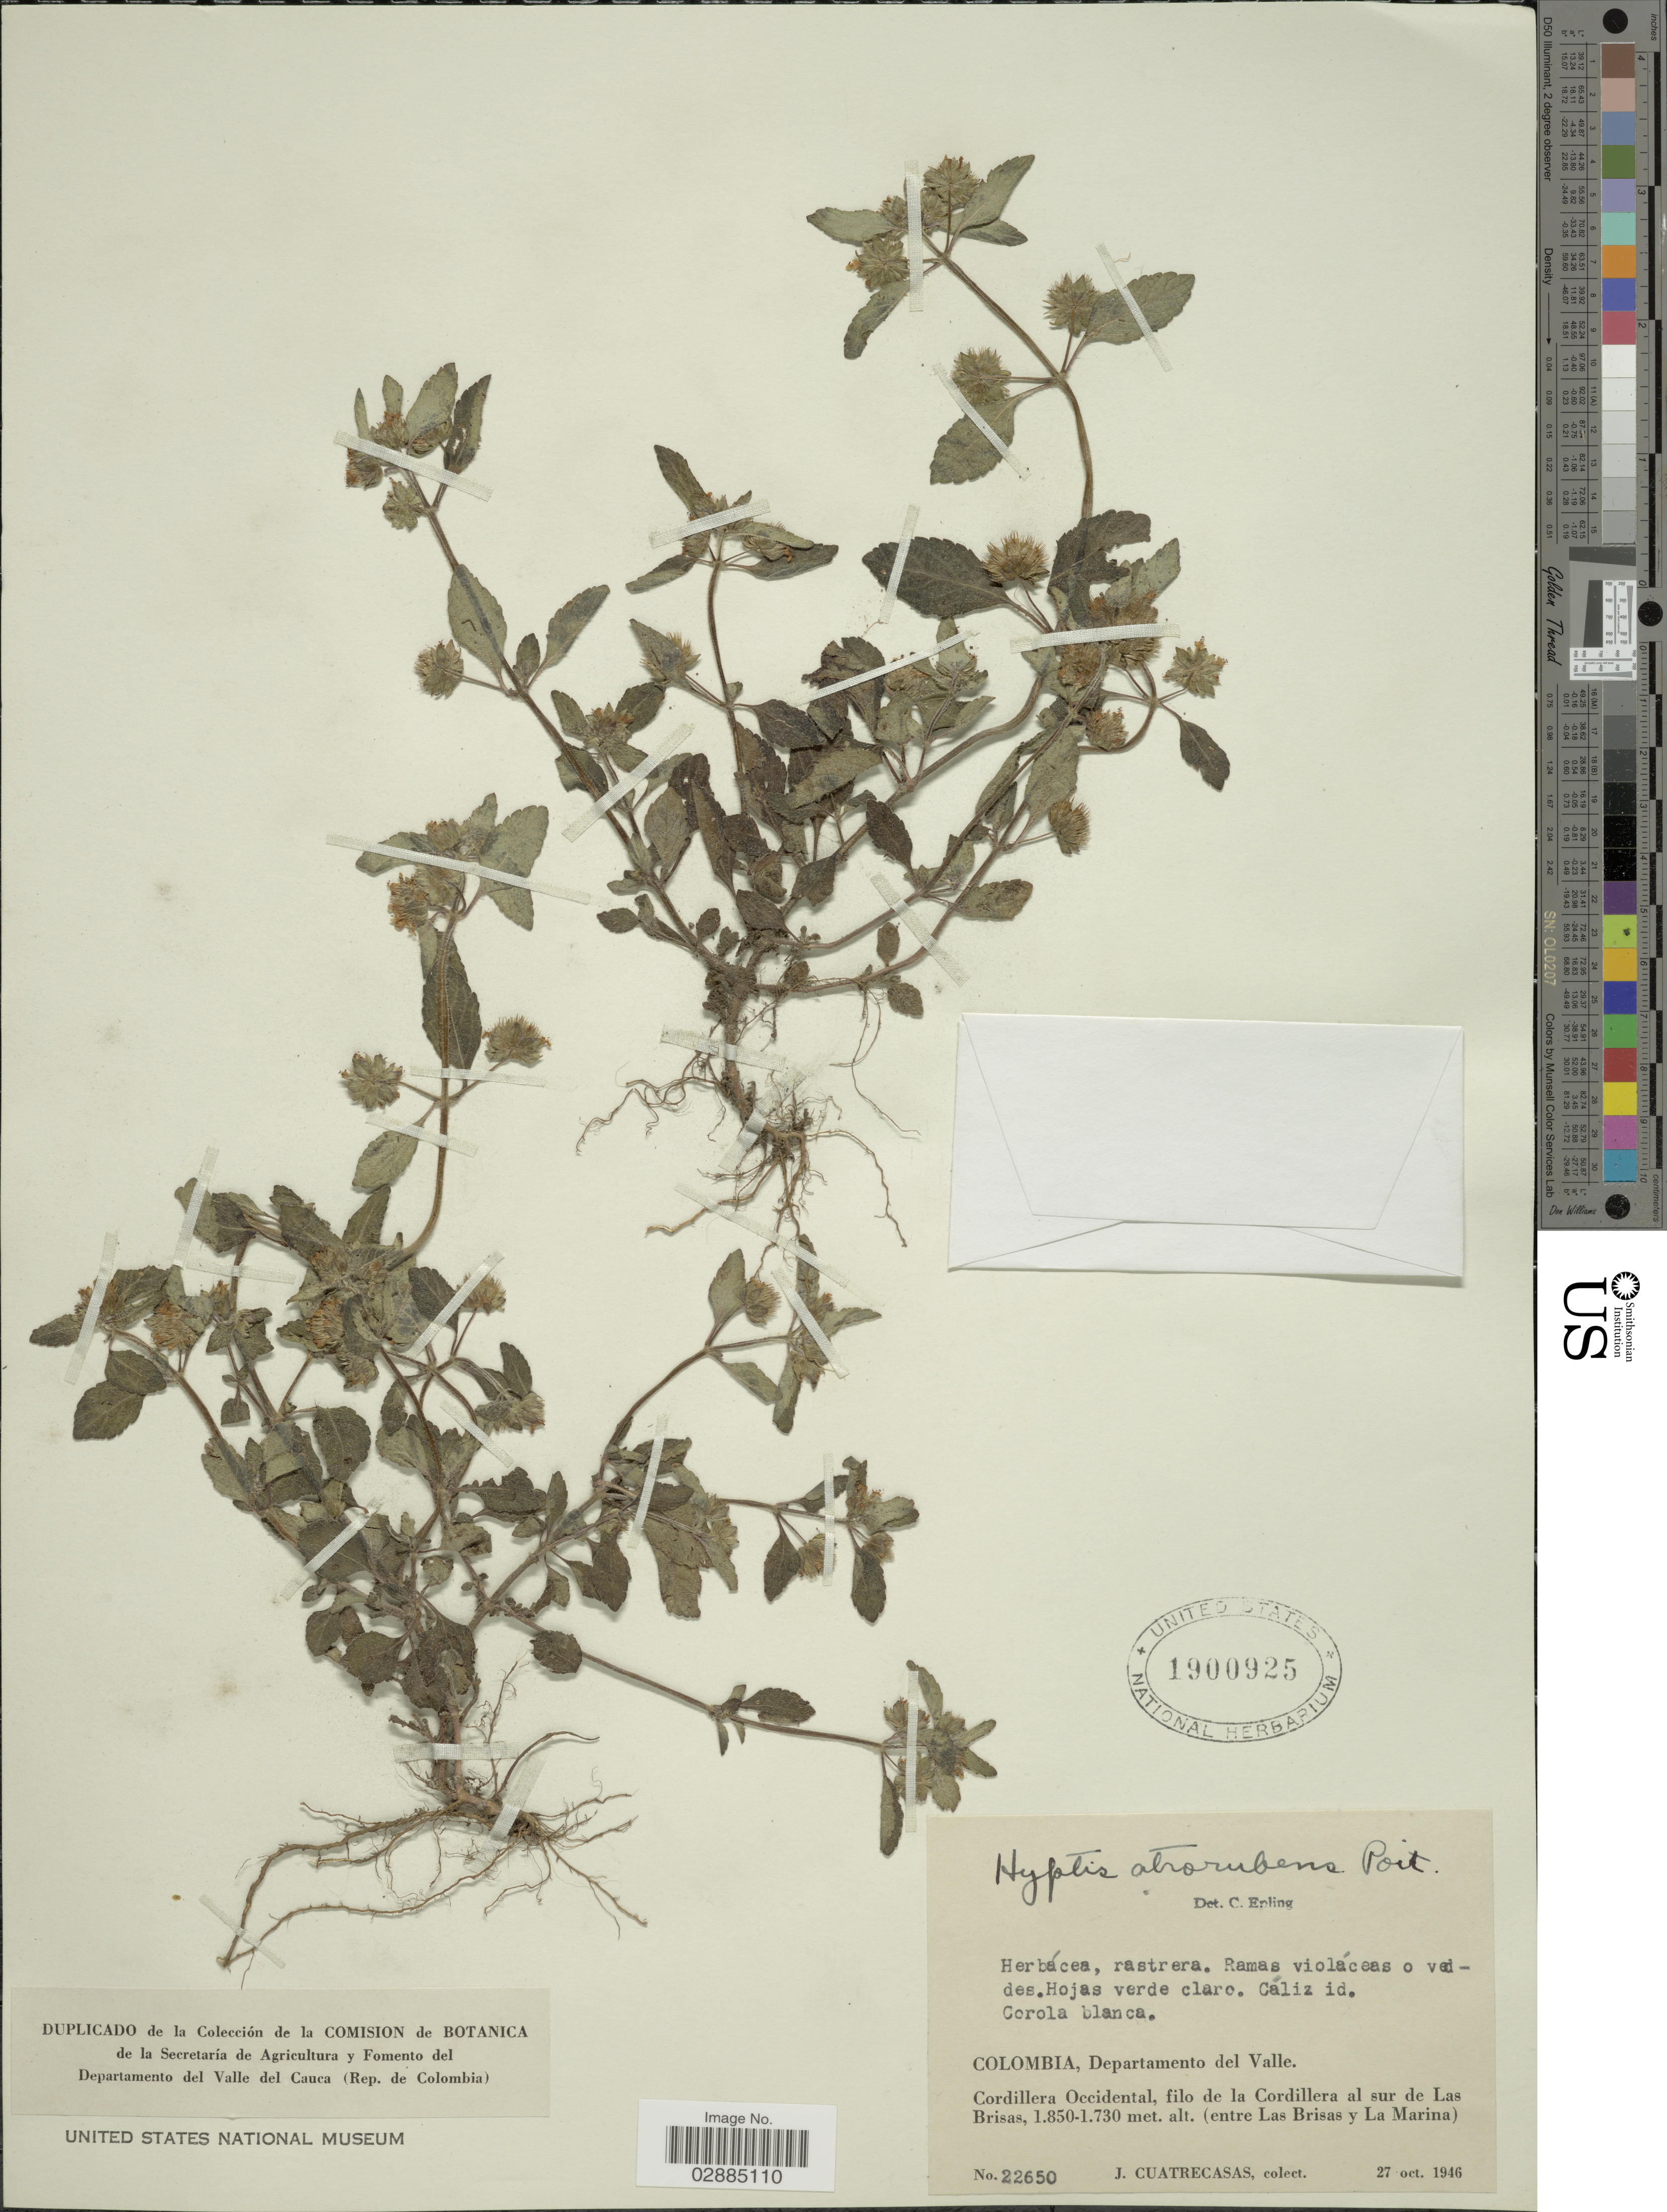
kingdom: Plantae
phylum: Tracheophyta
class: Magnoliopsida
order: Lamiales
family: Lamiaceae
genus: Hyptis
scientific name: Hyptis atrorubens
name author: Poit.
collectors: J. Cuatrecasas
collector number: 22650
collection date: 1946-10-27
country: Colombia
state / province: Valle del Cauca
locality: Departamento del Valle, Cordillera Occidental, filo de la Cordillera al sur de Las Brisas, entre Las Brisas y La Marina.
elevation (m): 1730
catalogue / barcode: US 1900925